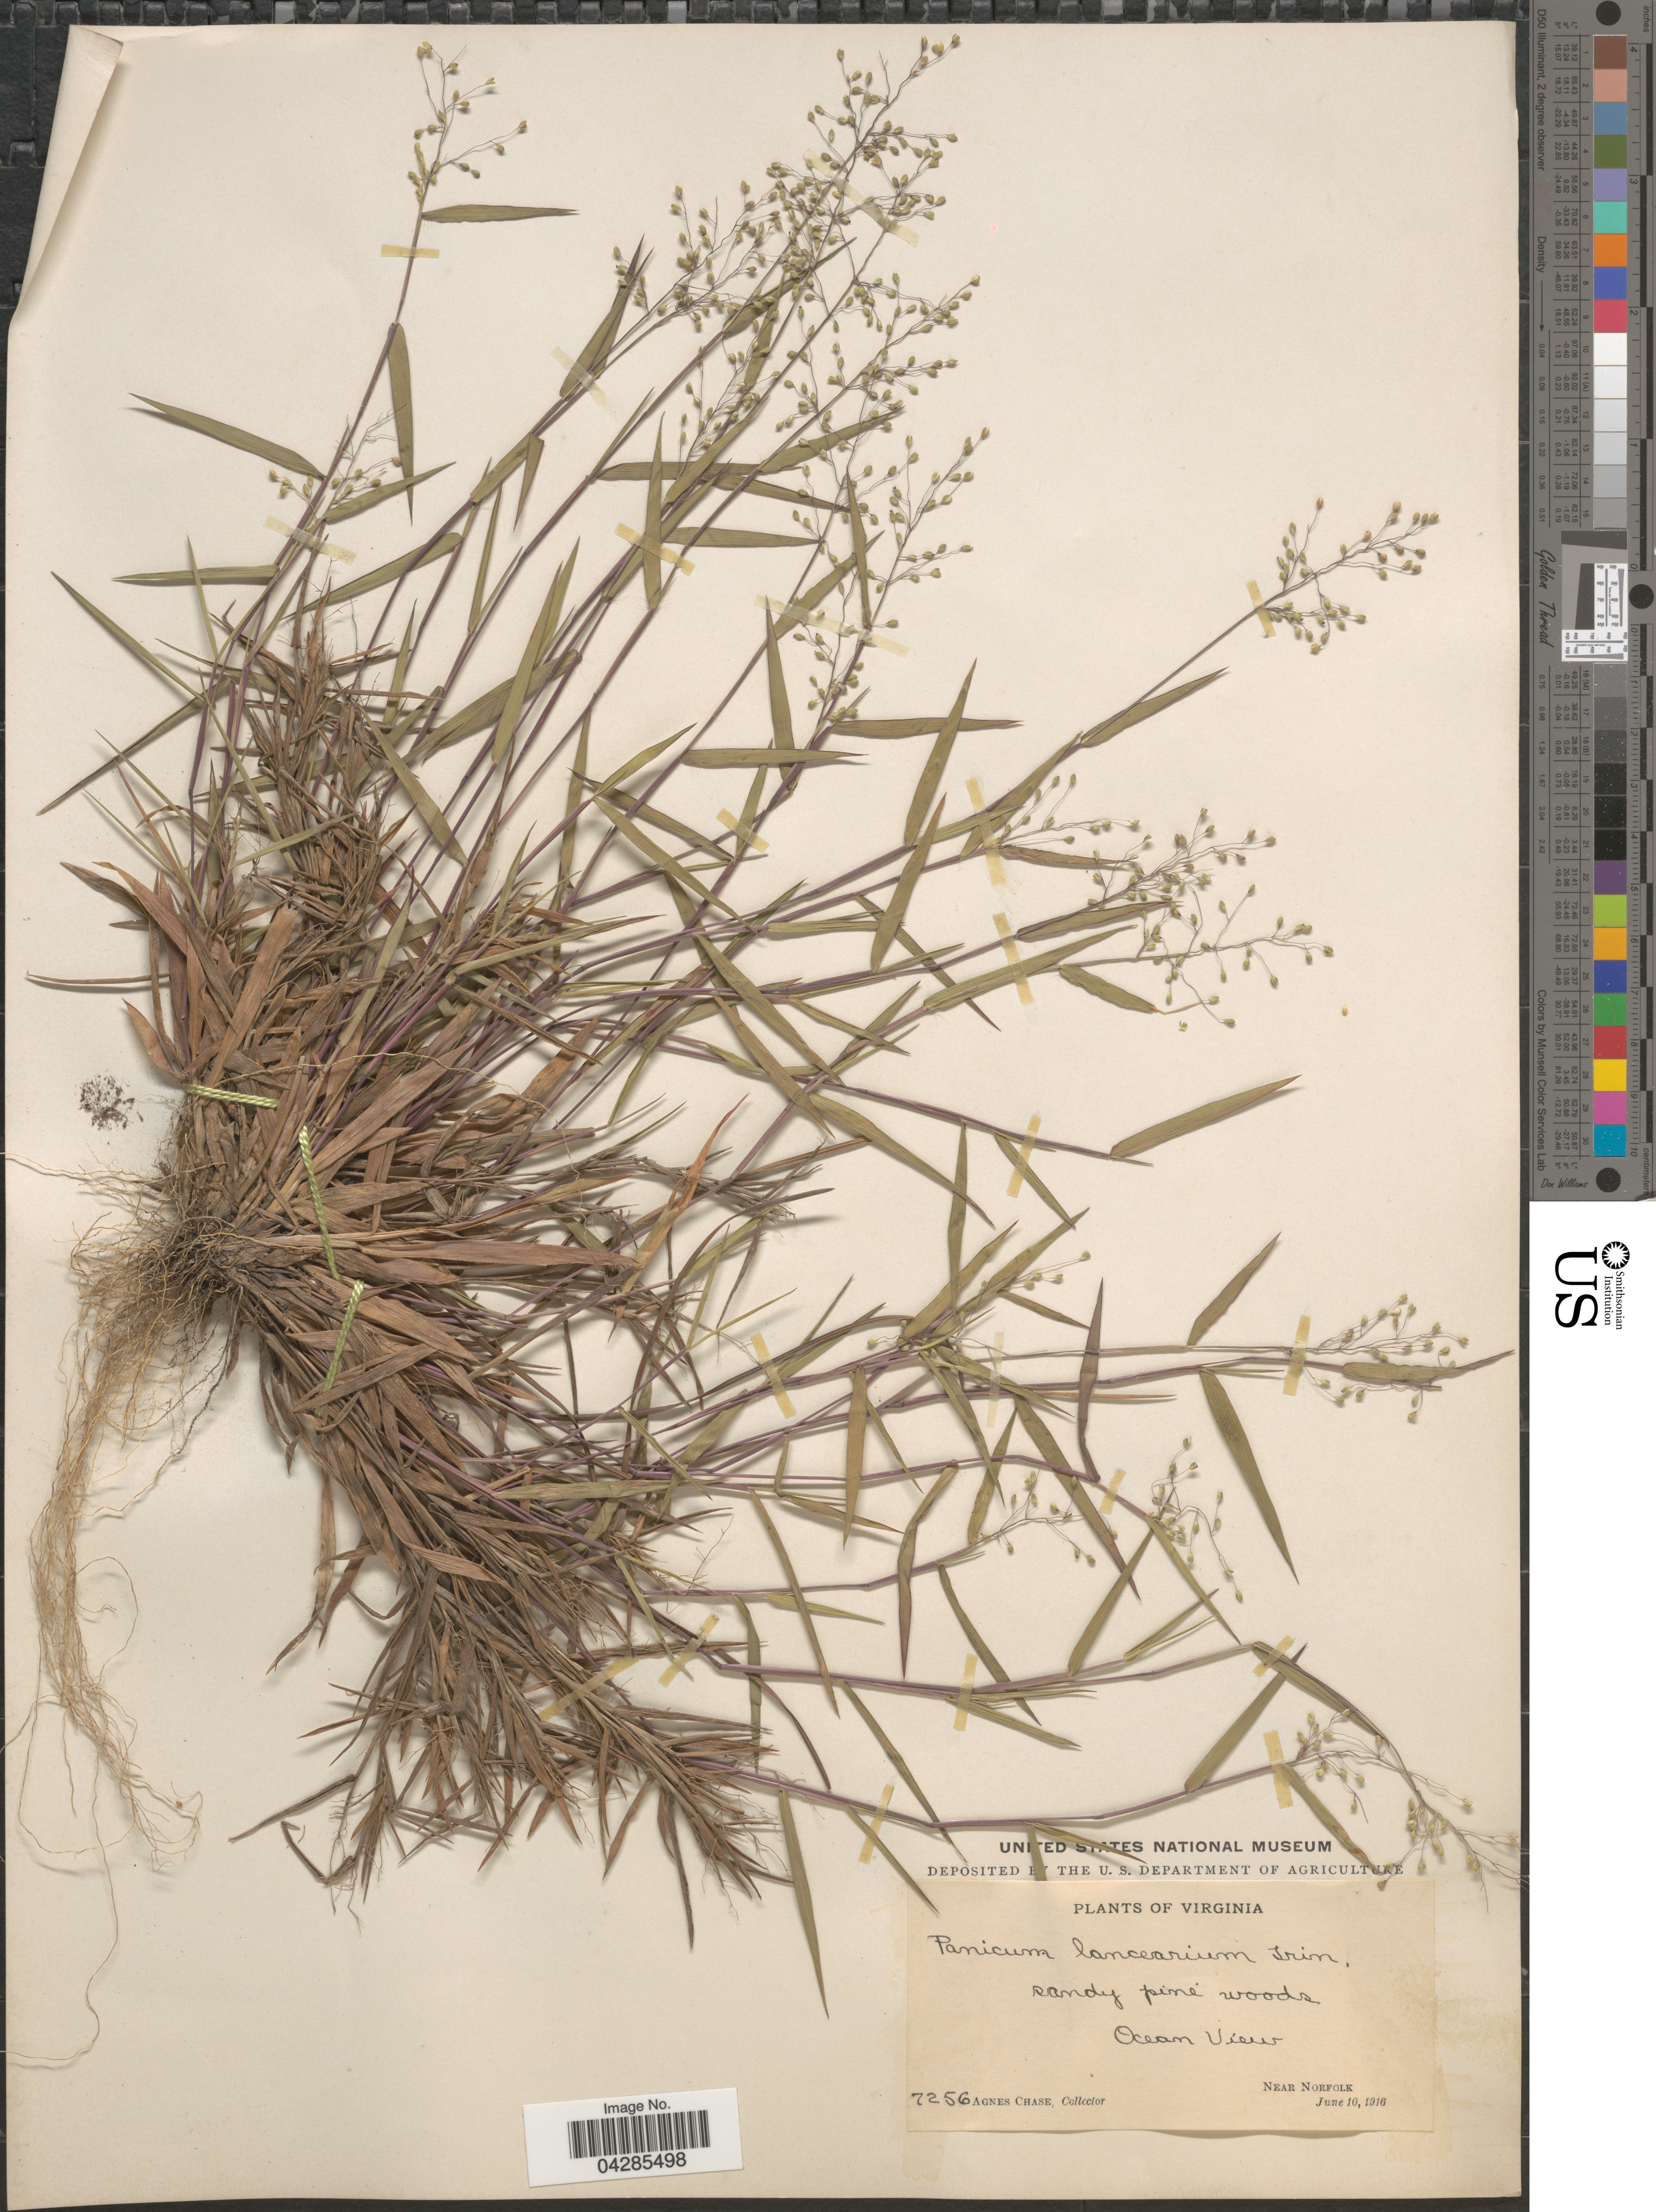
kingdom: Plantae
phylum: Tracheophyta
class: Liliopsida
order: Poales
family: Poaceae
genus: Dichanthelium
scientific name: Dichanthelium portoricense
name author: (Desv. ex Ham.) B.F. Hansen & Wunderlin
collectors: A. Chase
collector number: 7256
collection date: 1916-06-10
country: United States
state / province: Virginia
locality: Sandy pine woods. Ocean View. Near Norfolk.